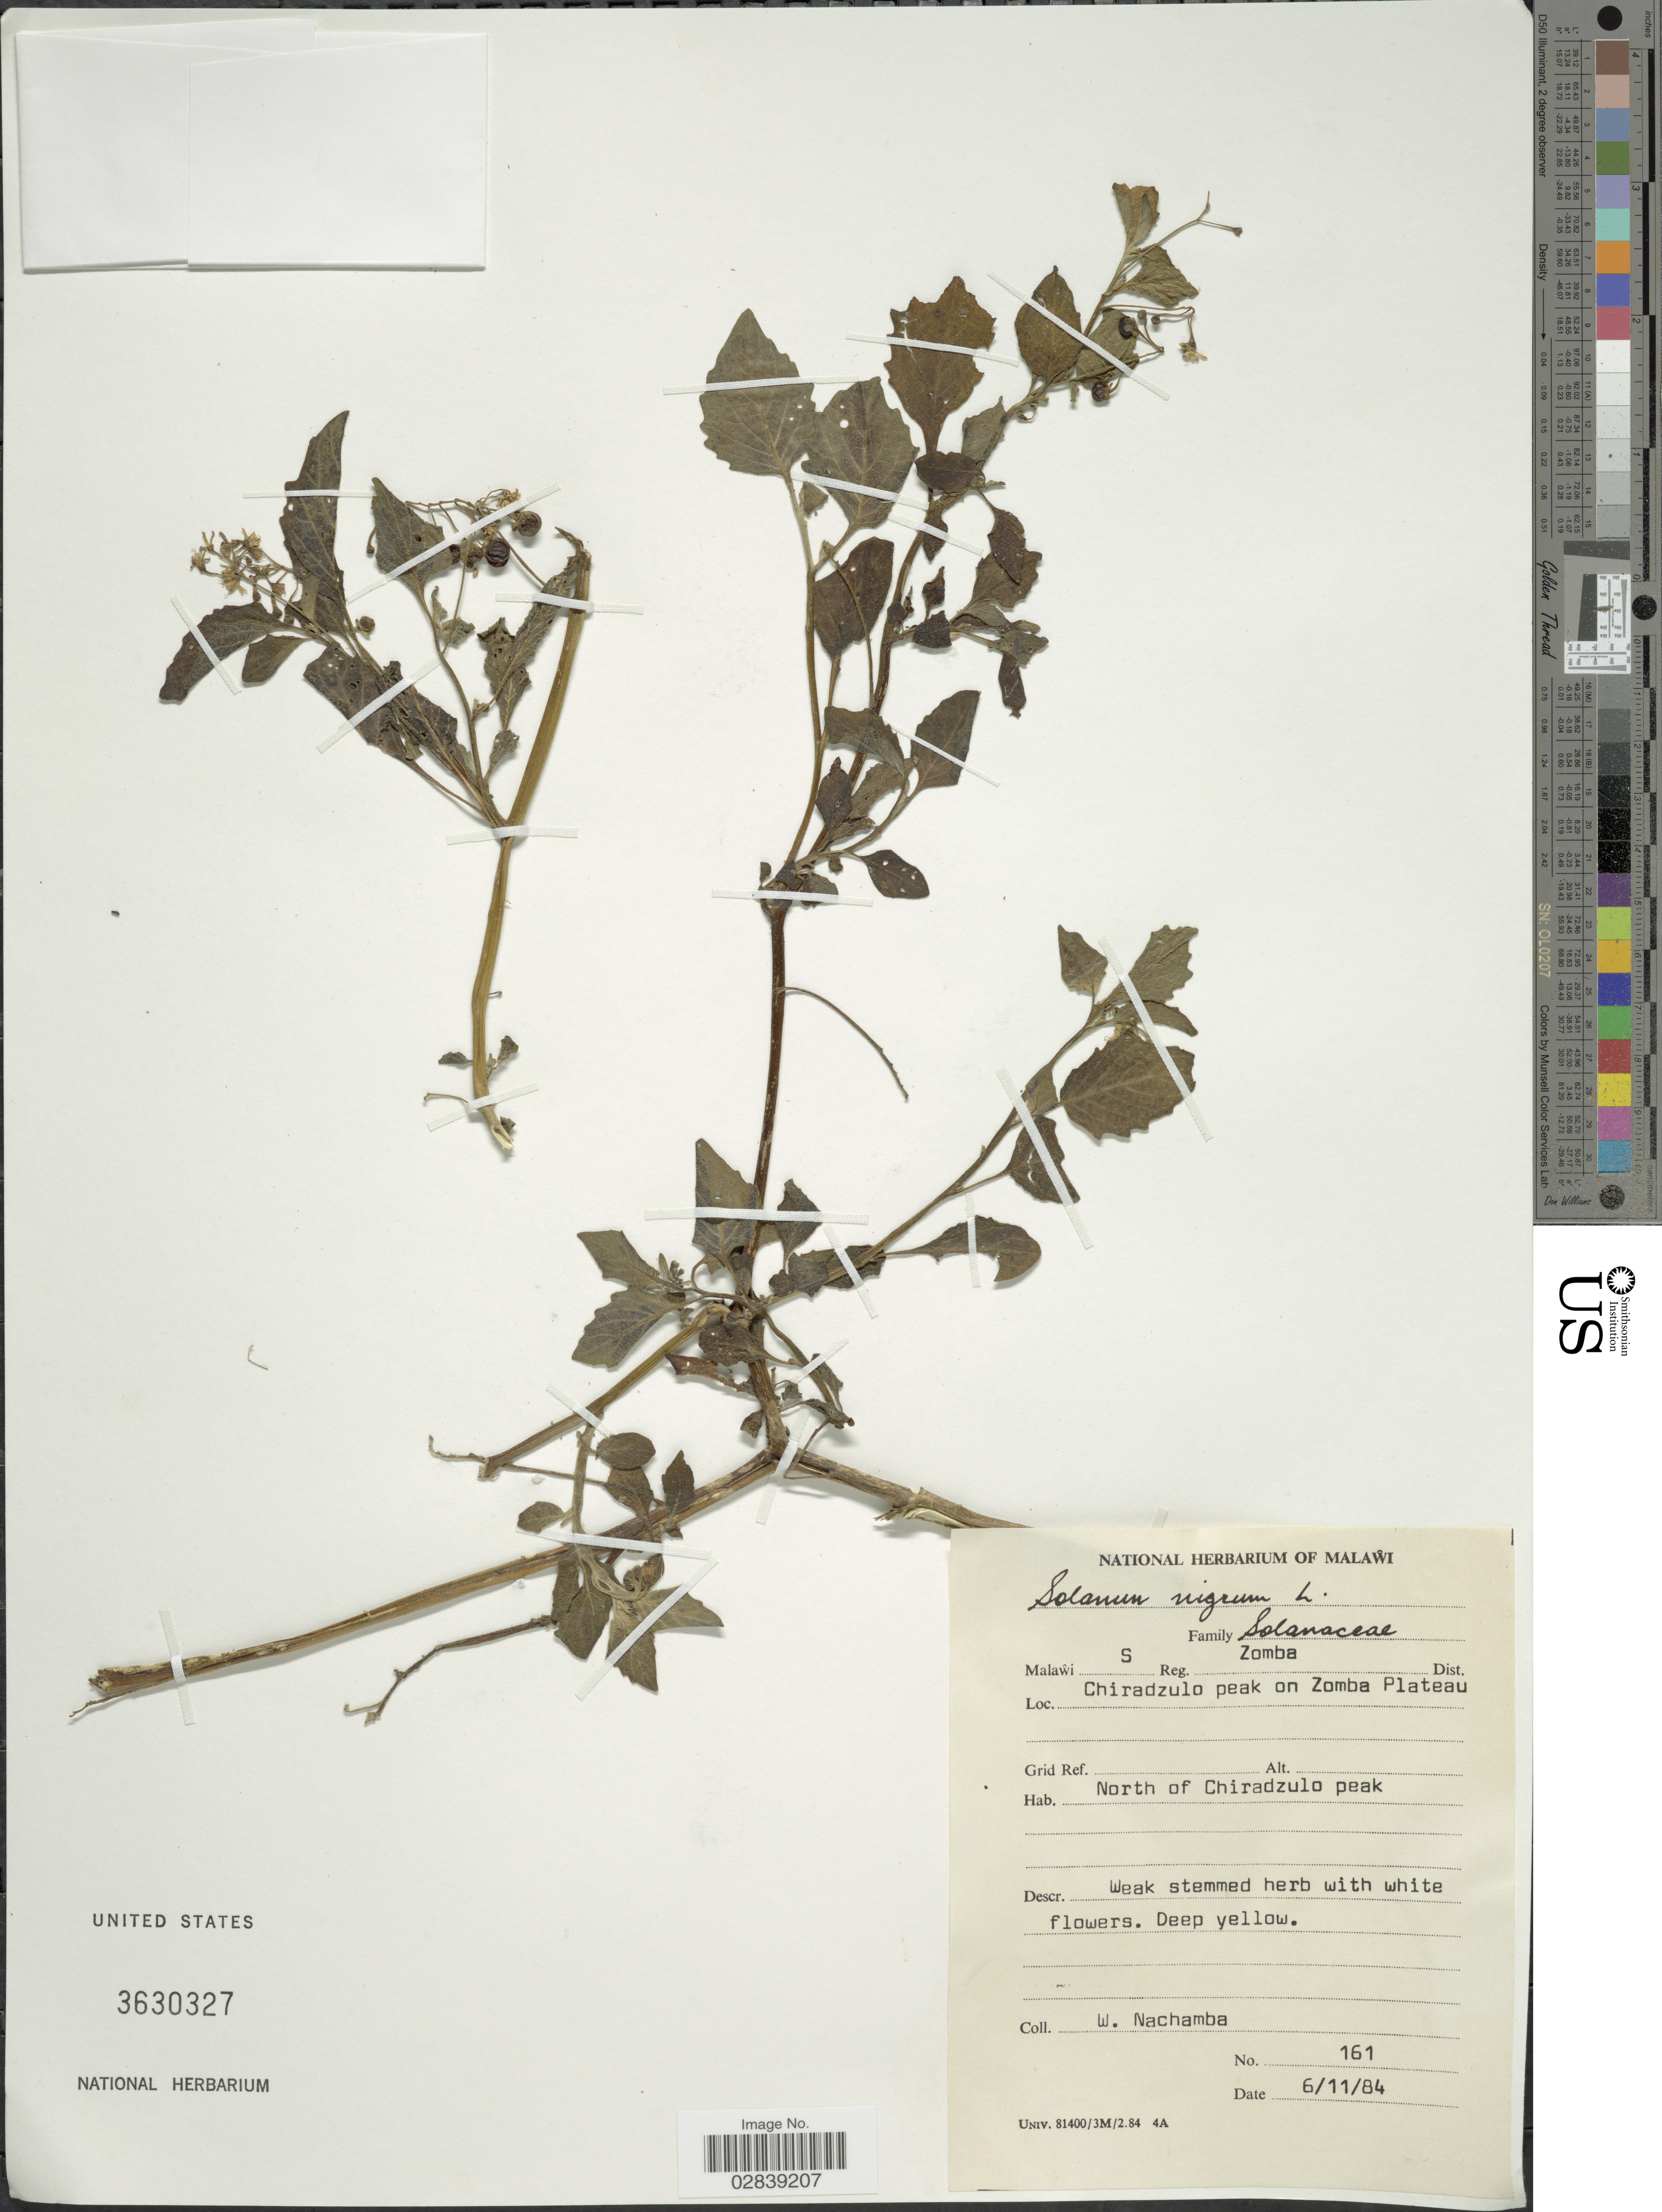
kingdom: Plantae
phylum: Tracheophyta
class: Magnoliopsida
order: Solanales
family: Solanaceae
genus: Solanum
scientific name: Solanum nigrum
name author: L.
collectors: W. Nachamba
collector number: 161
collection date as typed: Transcribed d/m/y: 6/11/84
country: Malawi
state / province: Southern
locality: S. Reg. Zomba Dist. Chiradzulo peak on Zomba Plateau. North of Chiradzulo peak.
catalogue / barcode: US 3630327